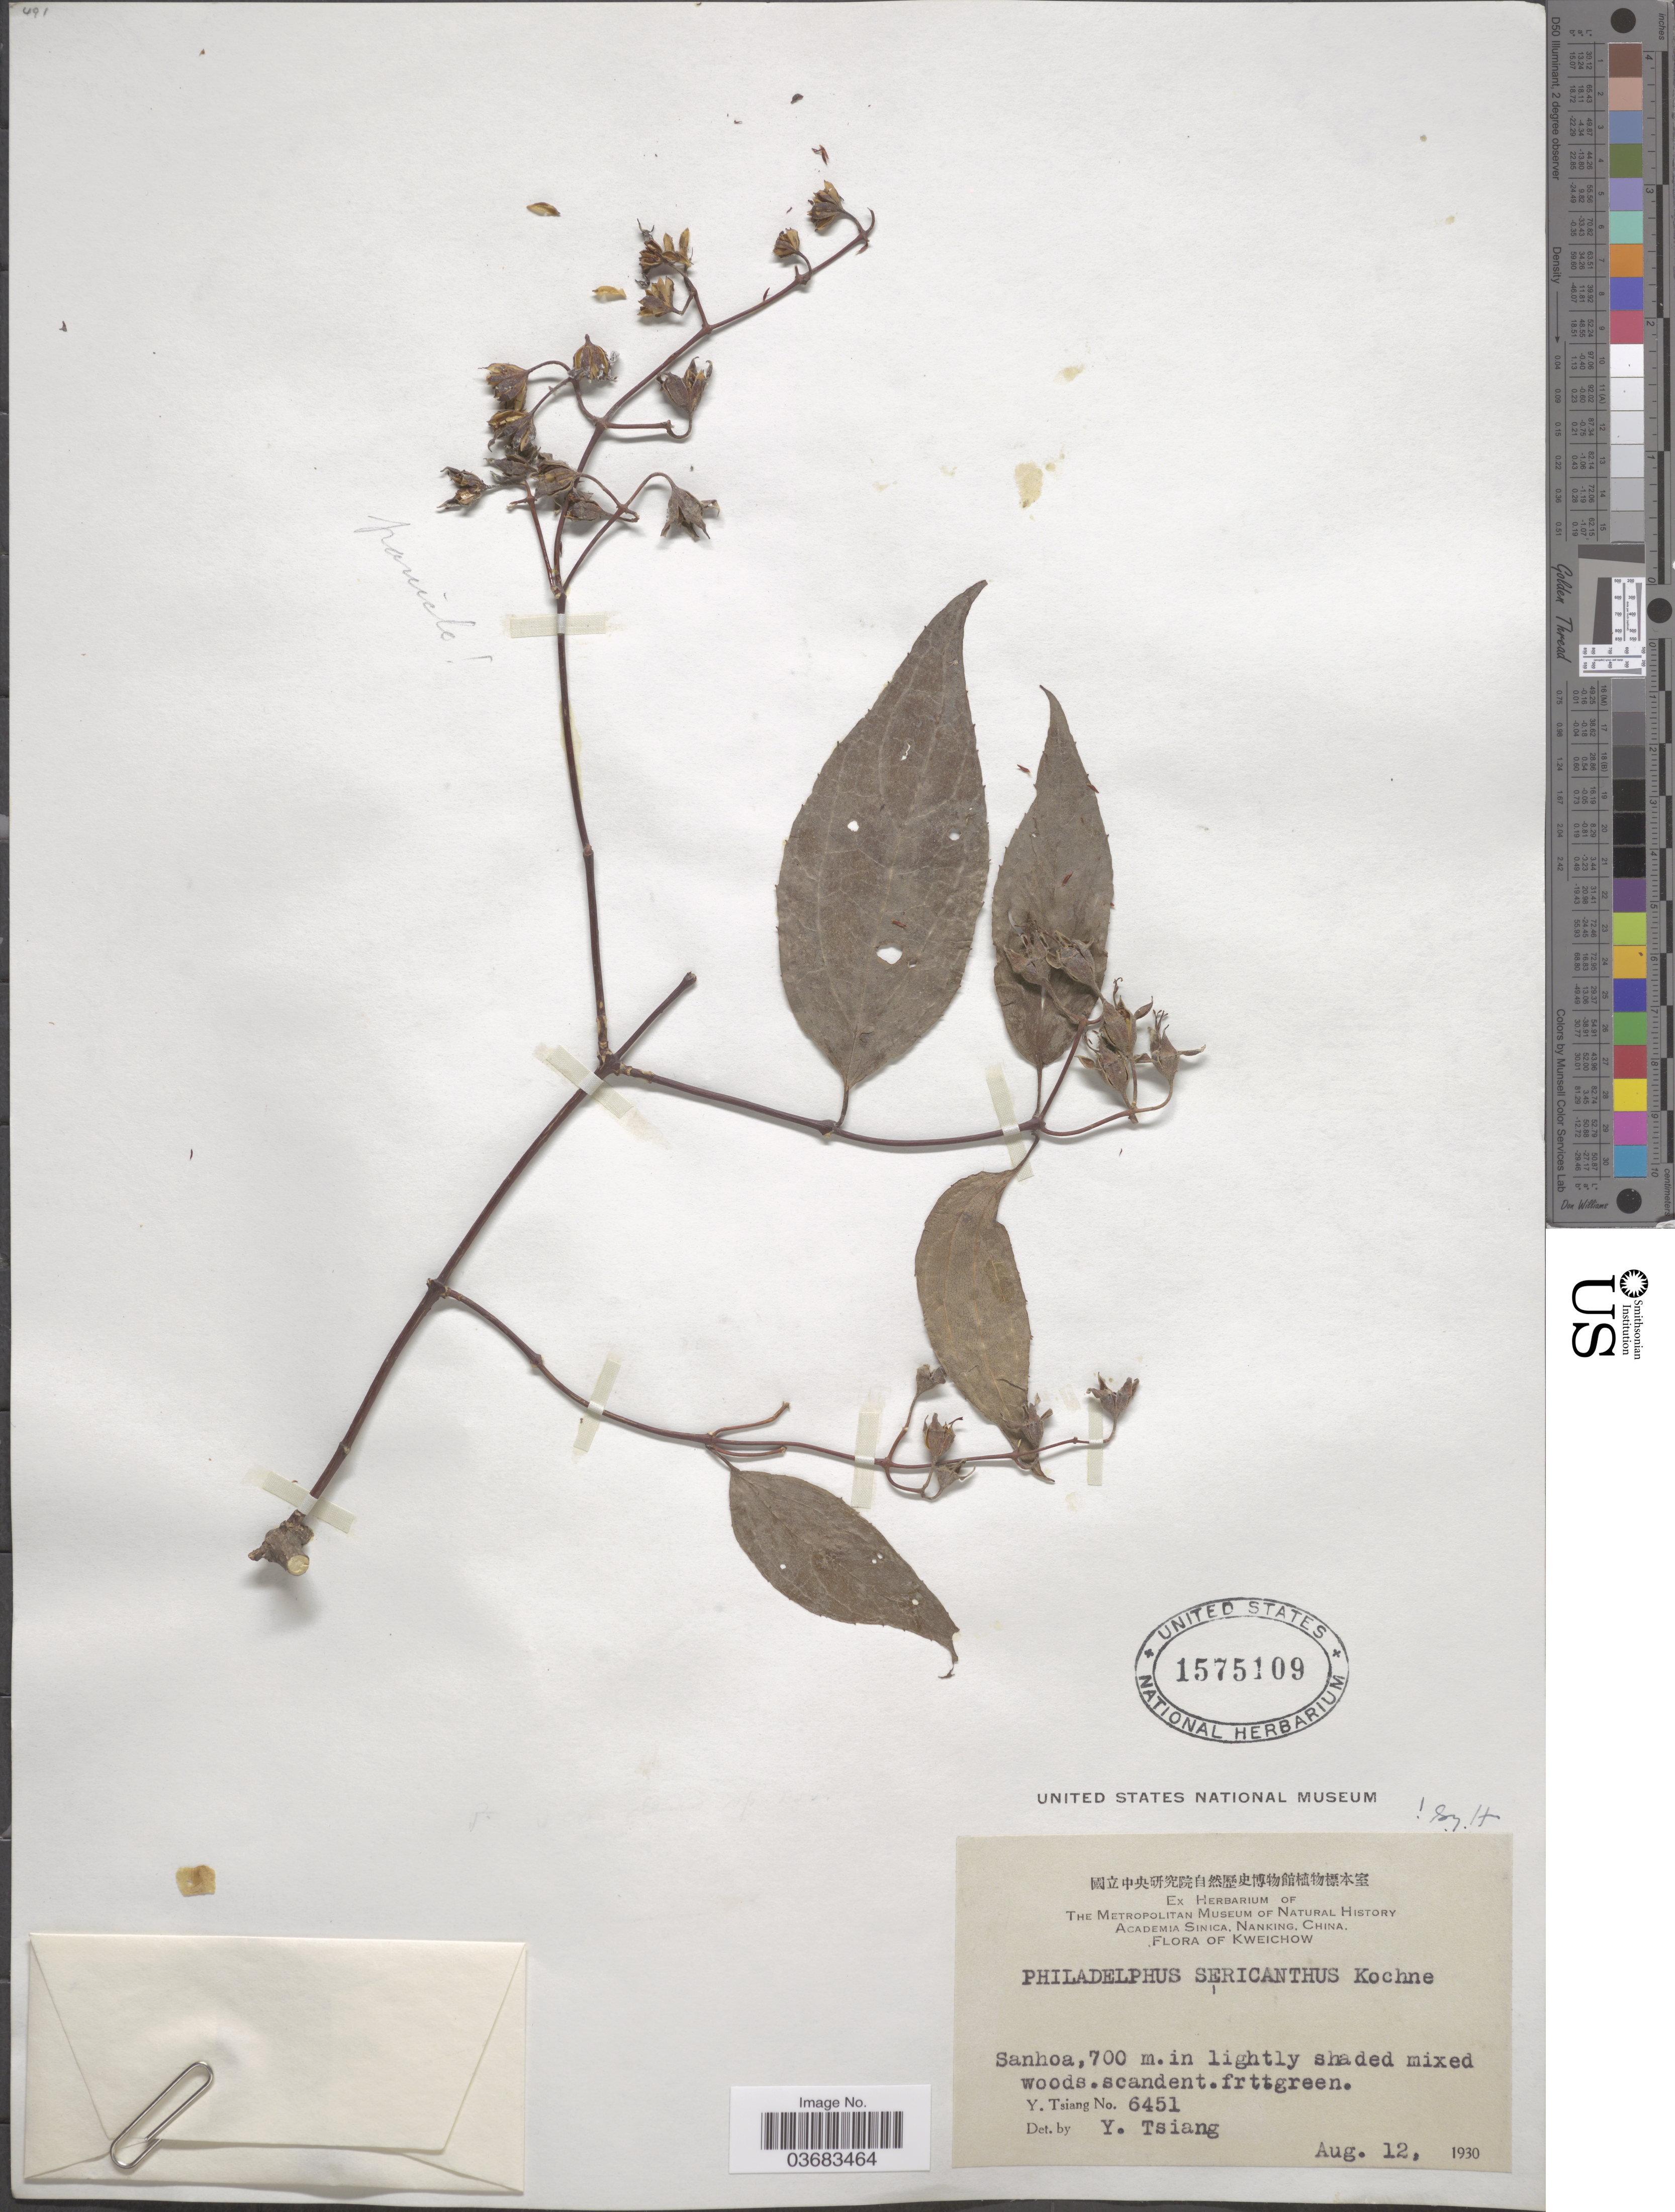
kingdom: Plantae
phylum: Tracheophyta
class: Magnoliopsida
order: Cornales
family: Hydrangeaceae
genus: Philadelphus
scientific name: Philadelphus sericanthus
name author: Koehne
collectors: Y. Tsiang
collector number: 6451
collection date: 1930-08-12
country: China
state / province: Guizhou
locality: Kweichow. Sanhoa.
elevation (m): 700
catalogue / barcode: US 1575109